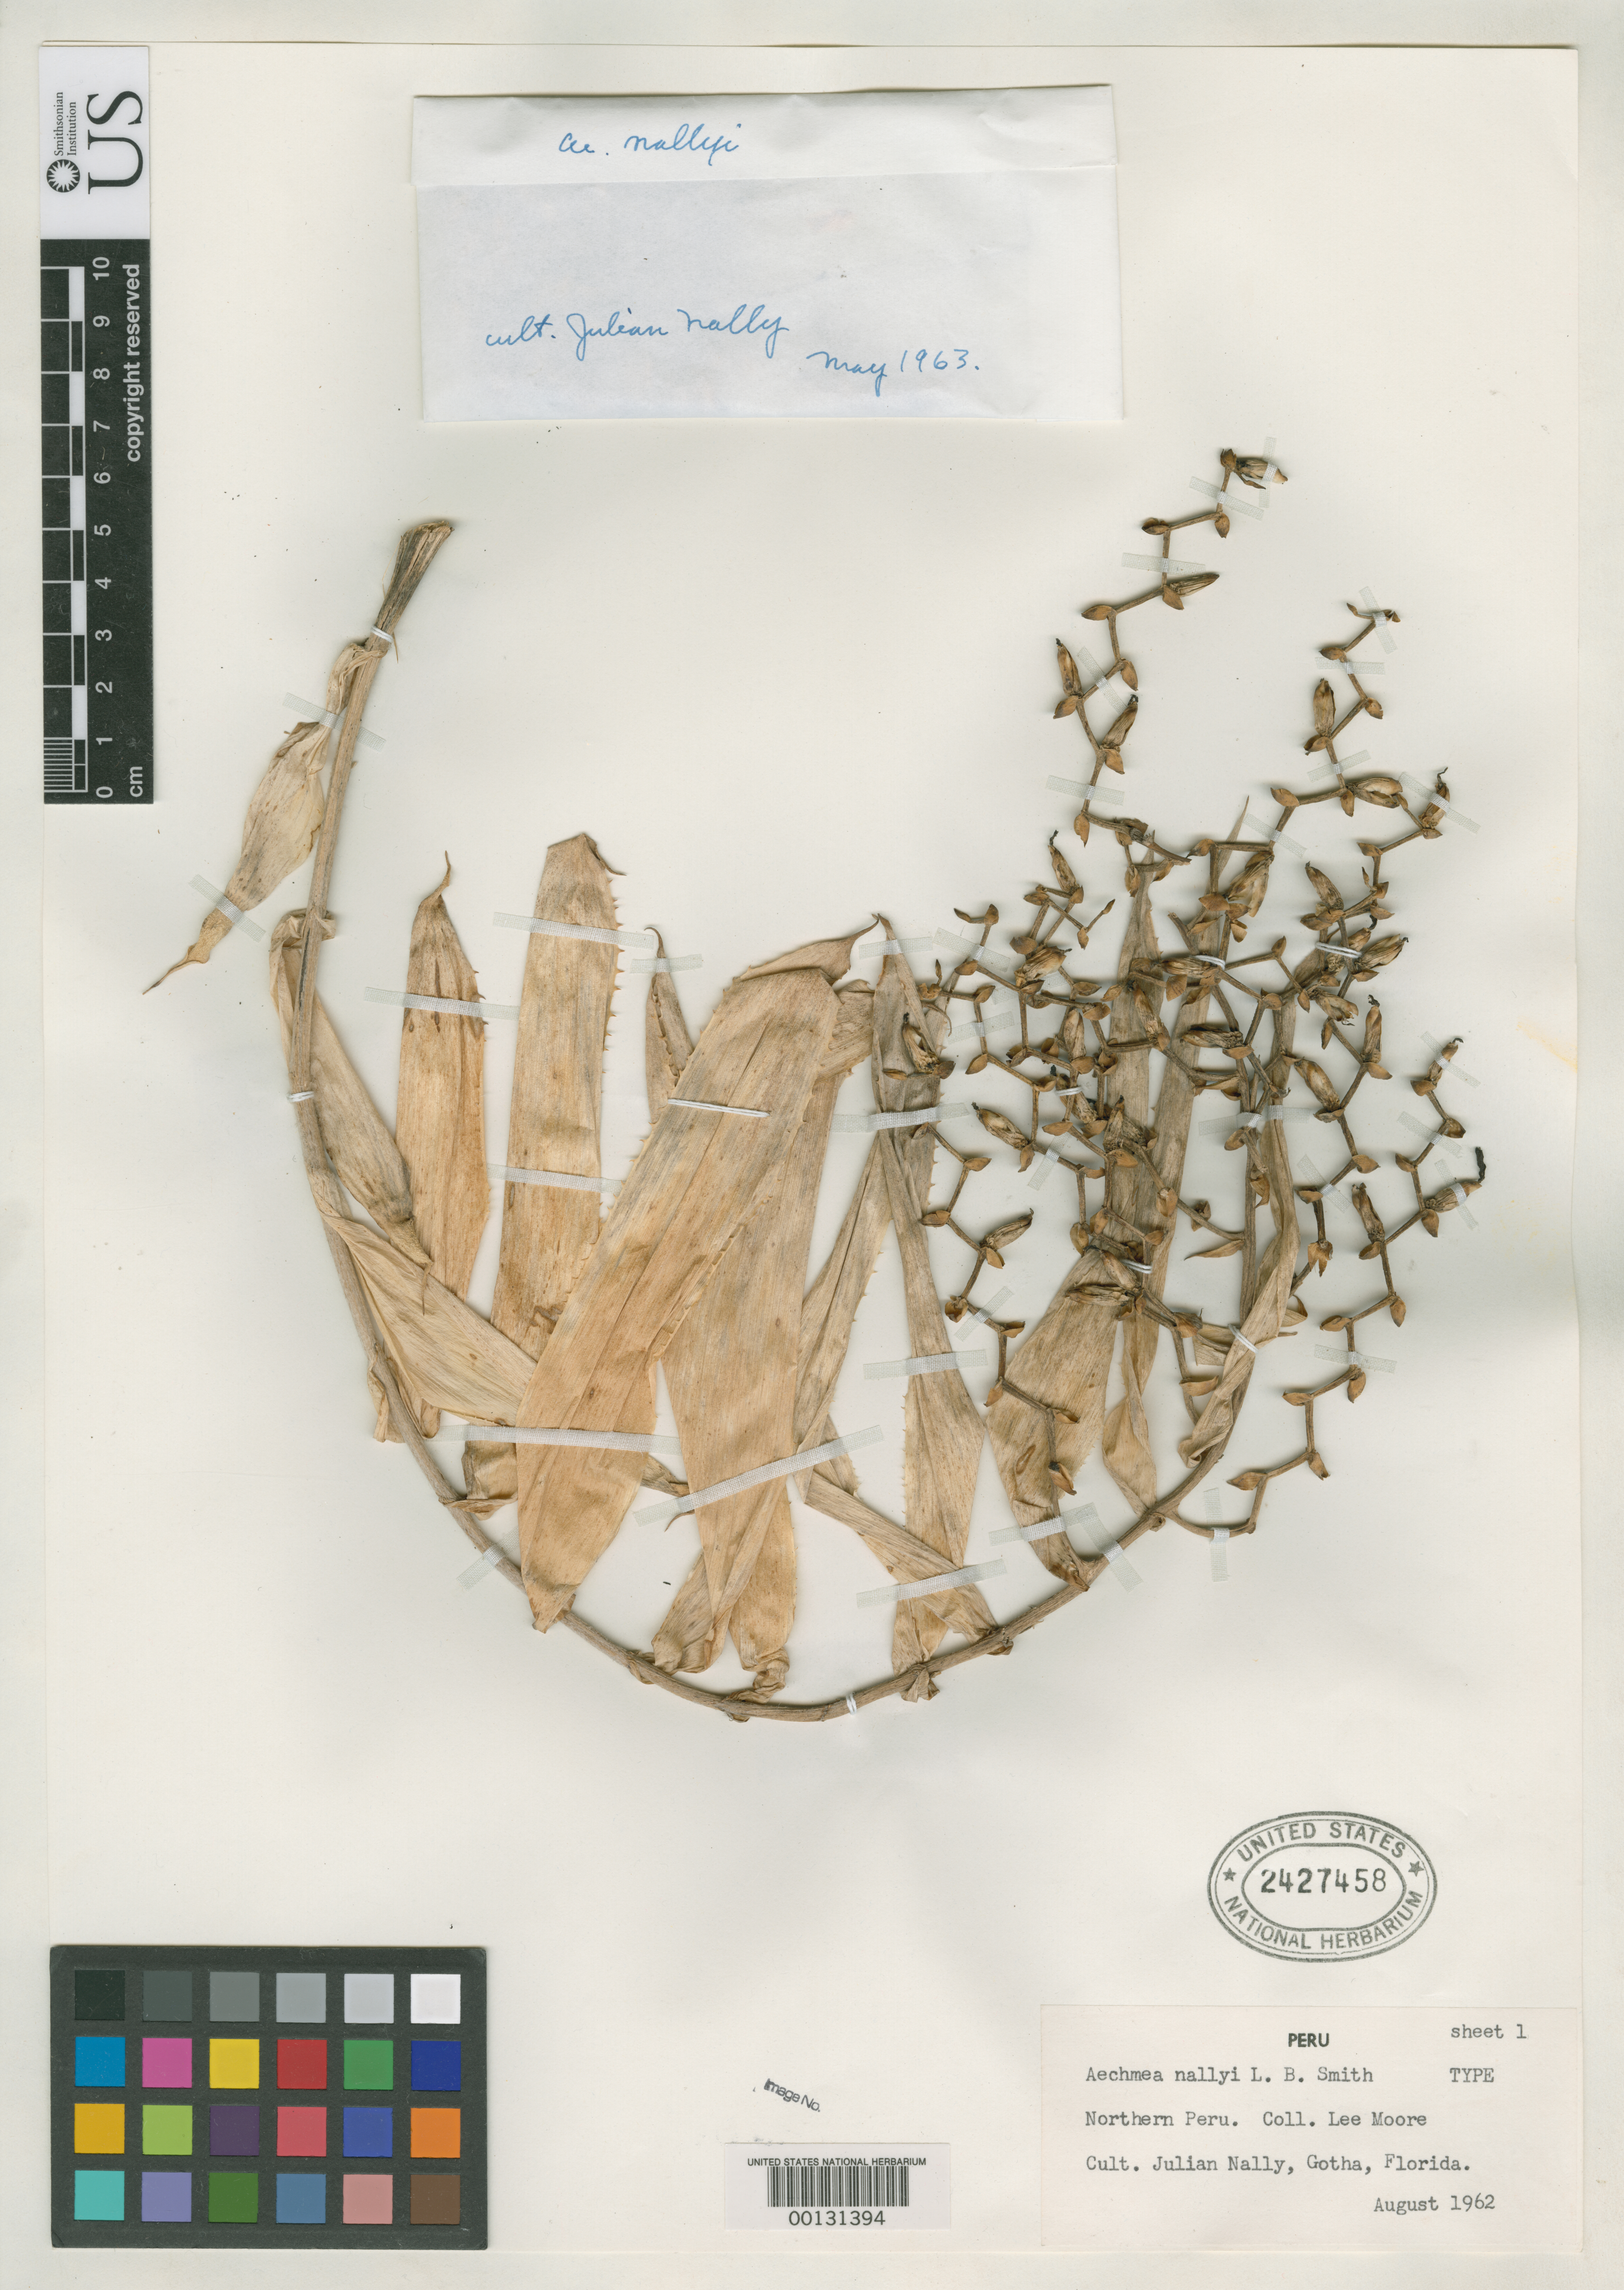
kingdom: Plantae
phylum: Tracheophyta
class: Liliopsida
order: Poales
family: Bromeliaceae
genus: Aechmea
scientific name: Aechmea nallyi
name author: L.B. Sm.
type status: Holotype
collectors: L. Moore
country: Peru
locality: Type cultivated at Gotha, Florida, by Julian Nally and collected in flower in August 1962.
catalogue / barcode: US 2427458